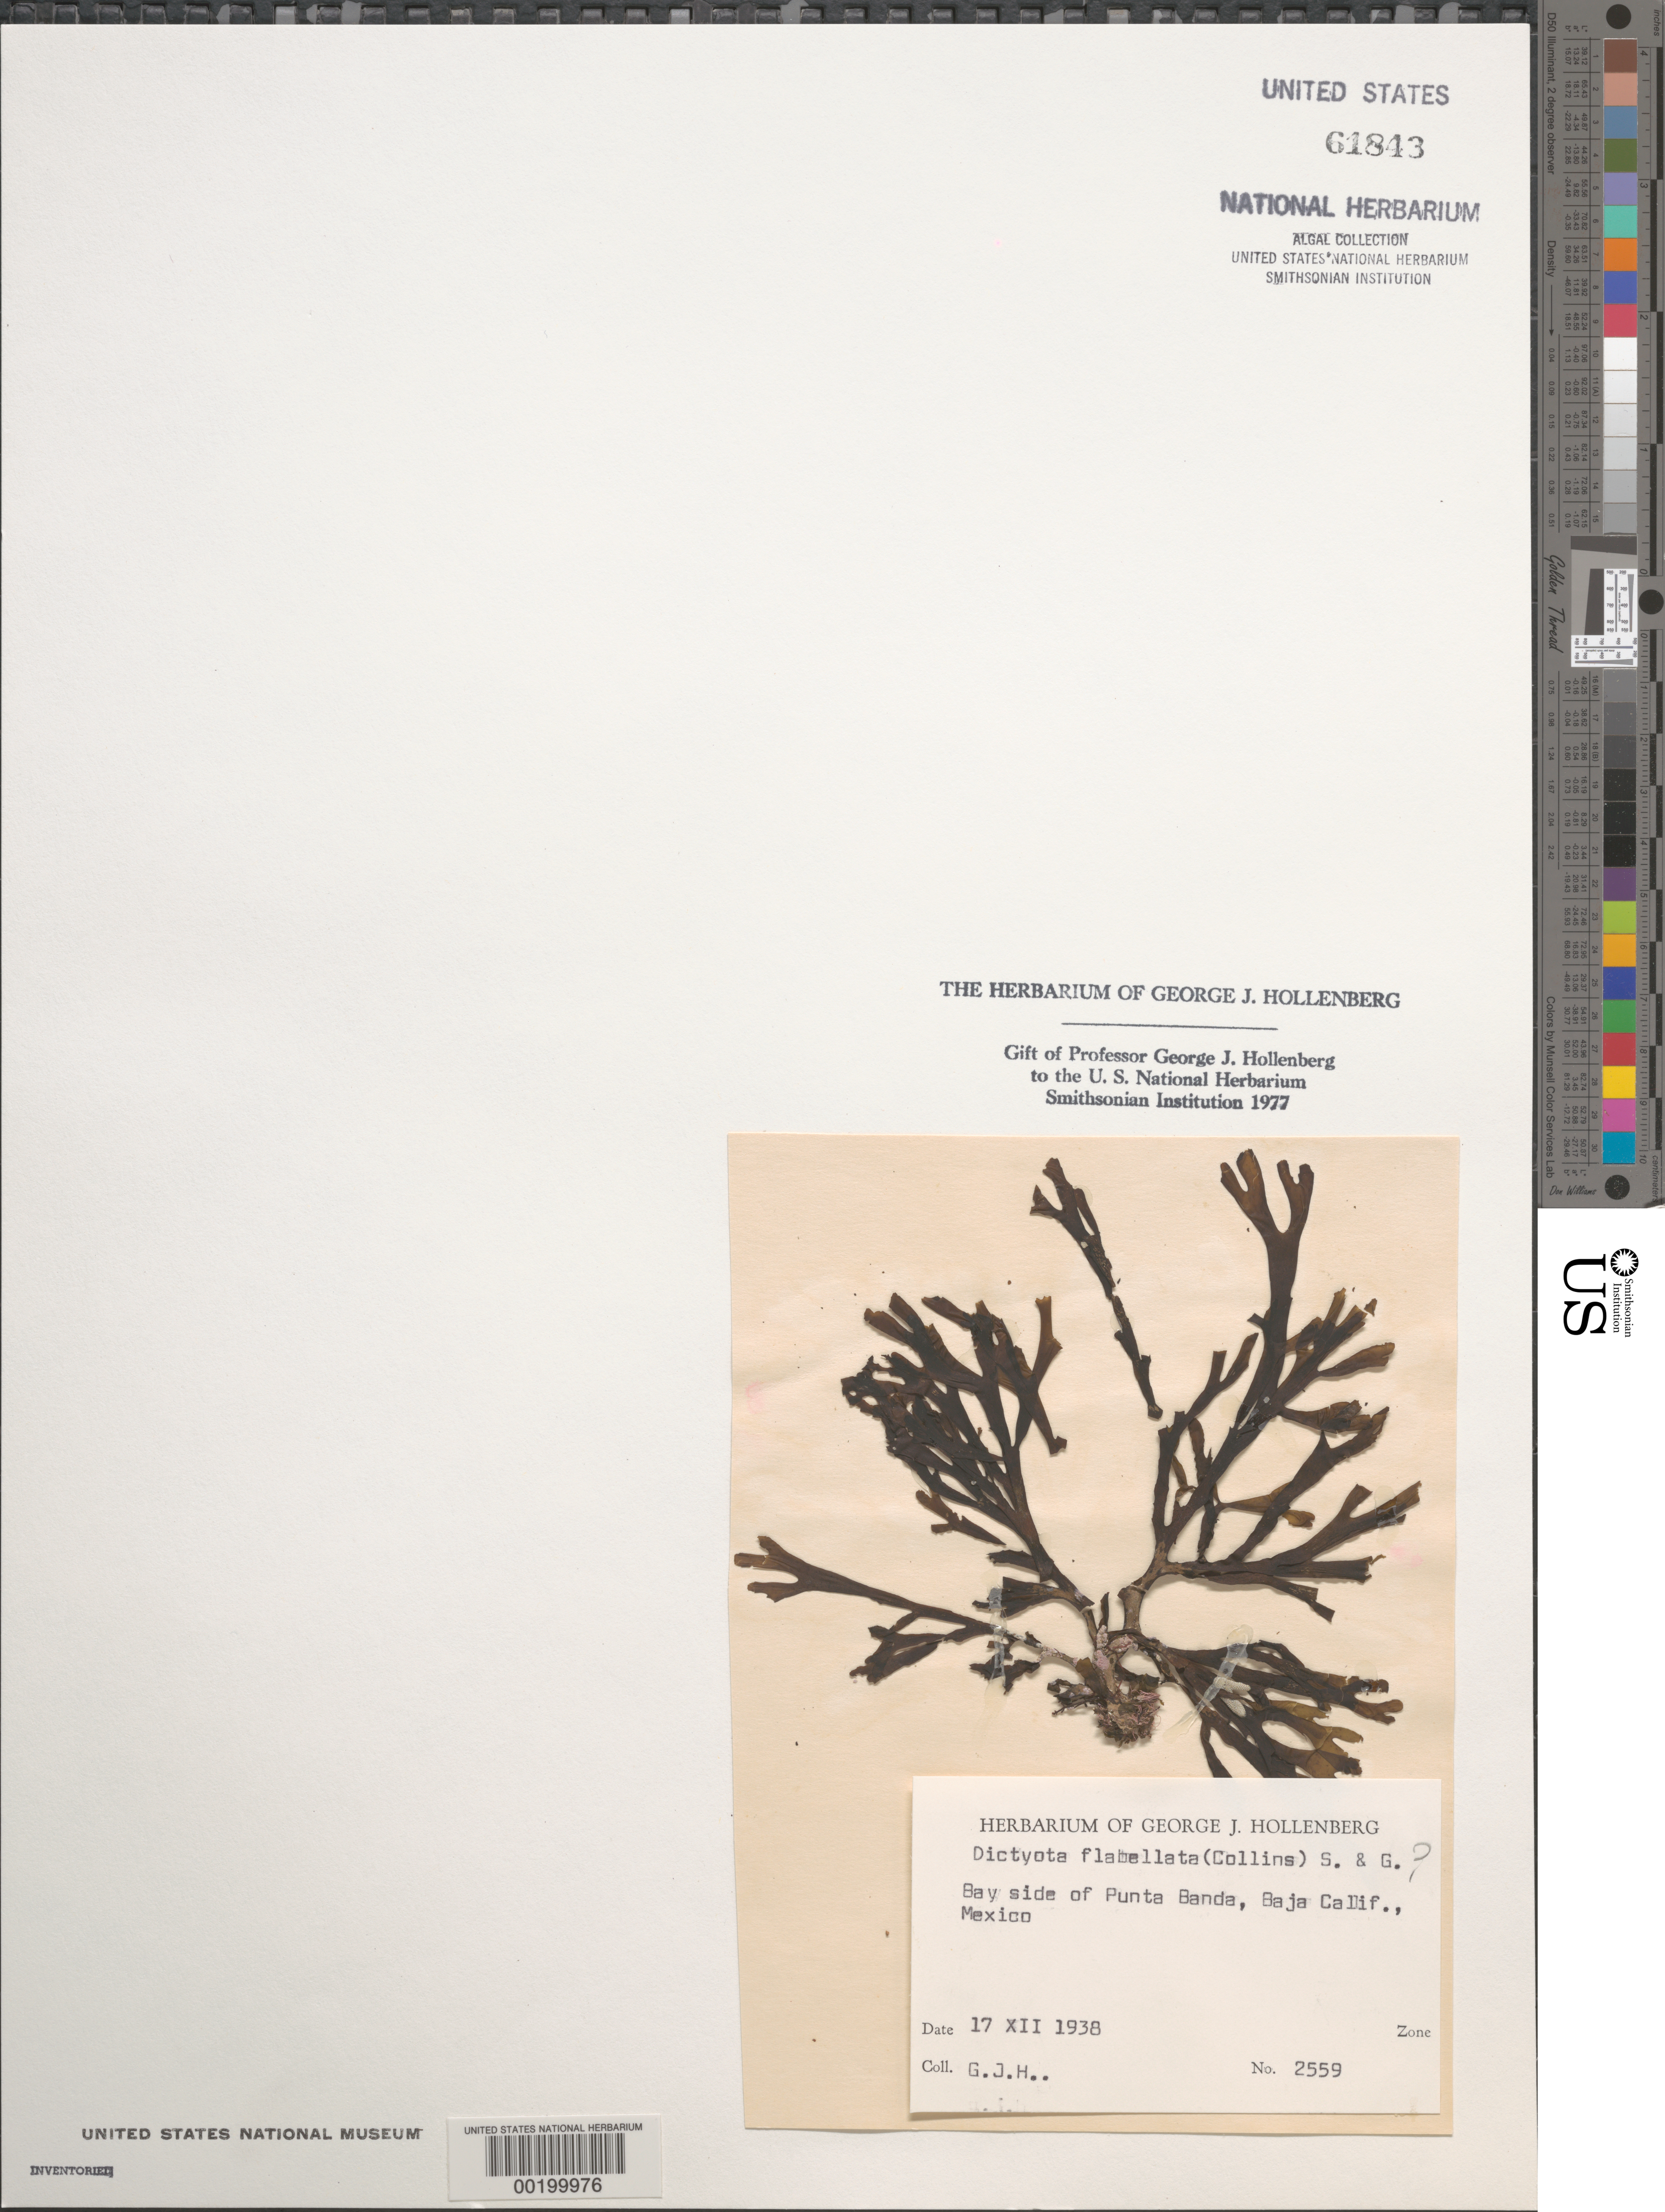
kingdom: Chromista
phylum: Ochrophyta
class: Phaeophyceae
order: Dictyotales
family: Dictyotaceae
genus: Dictyota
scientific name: Dictyota flabellata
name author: (Collins) Setch. & N.L. Gardner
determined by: Hollenberg, George J.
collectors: G. Hollenberg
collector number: GJH 2559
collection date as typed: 17 Dec 1938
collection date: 1938-12-17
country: Mexico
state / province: Baja California Norte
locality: Bay side of Punta Banda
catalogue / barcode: US 61843